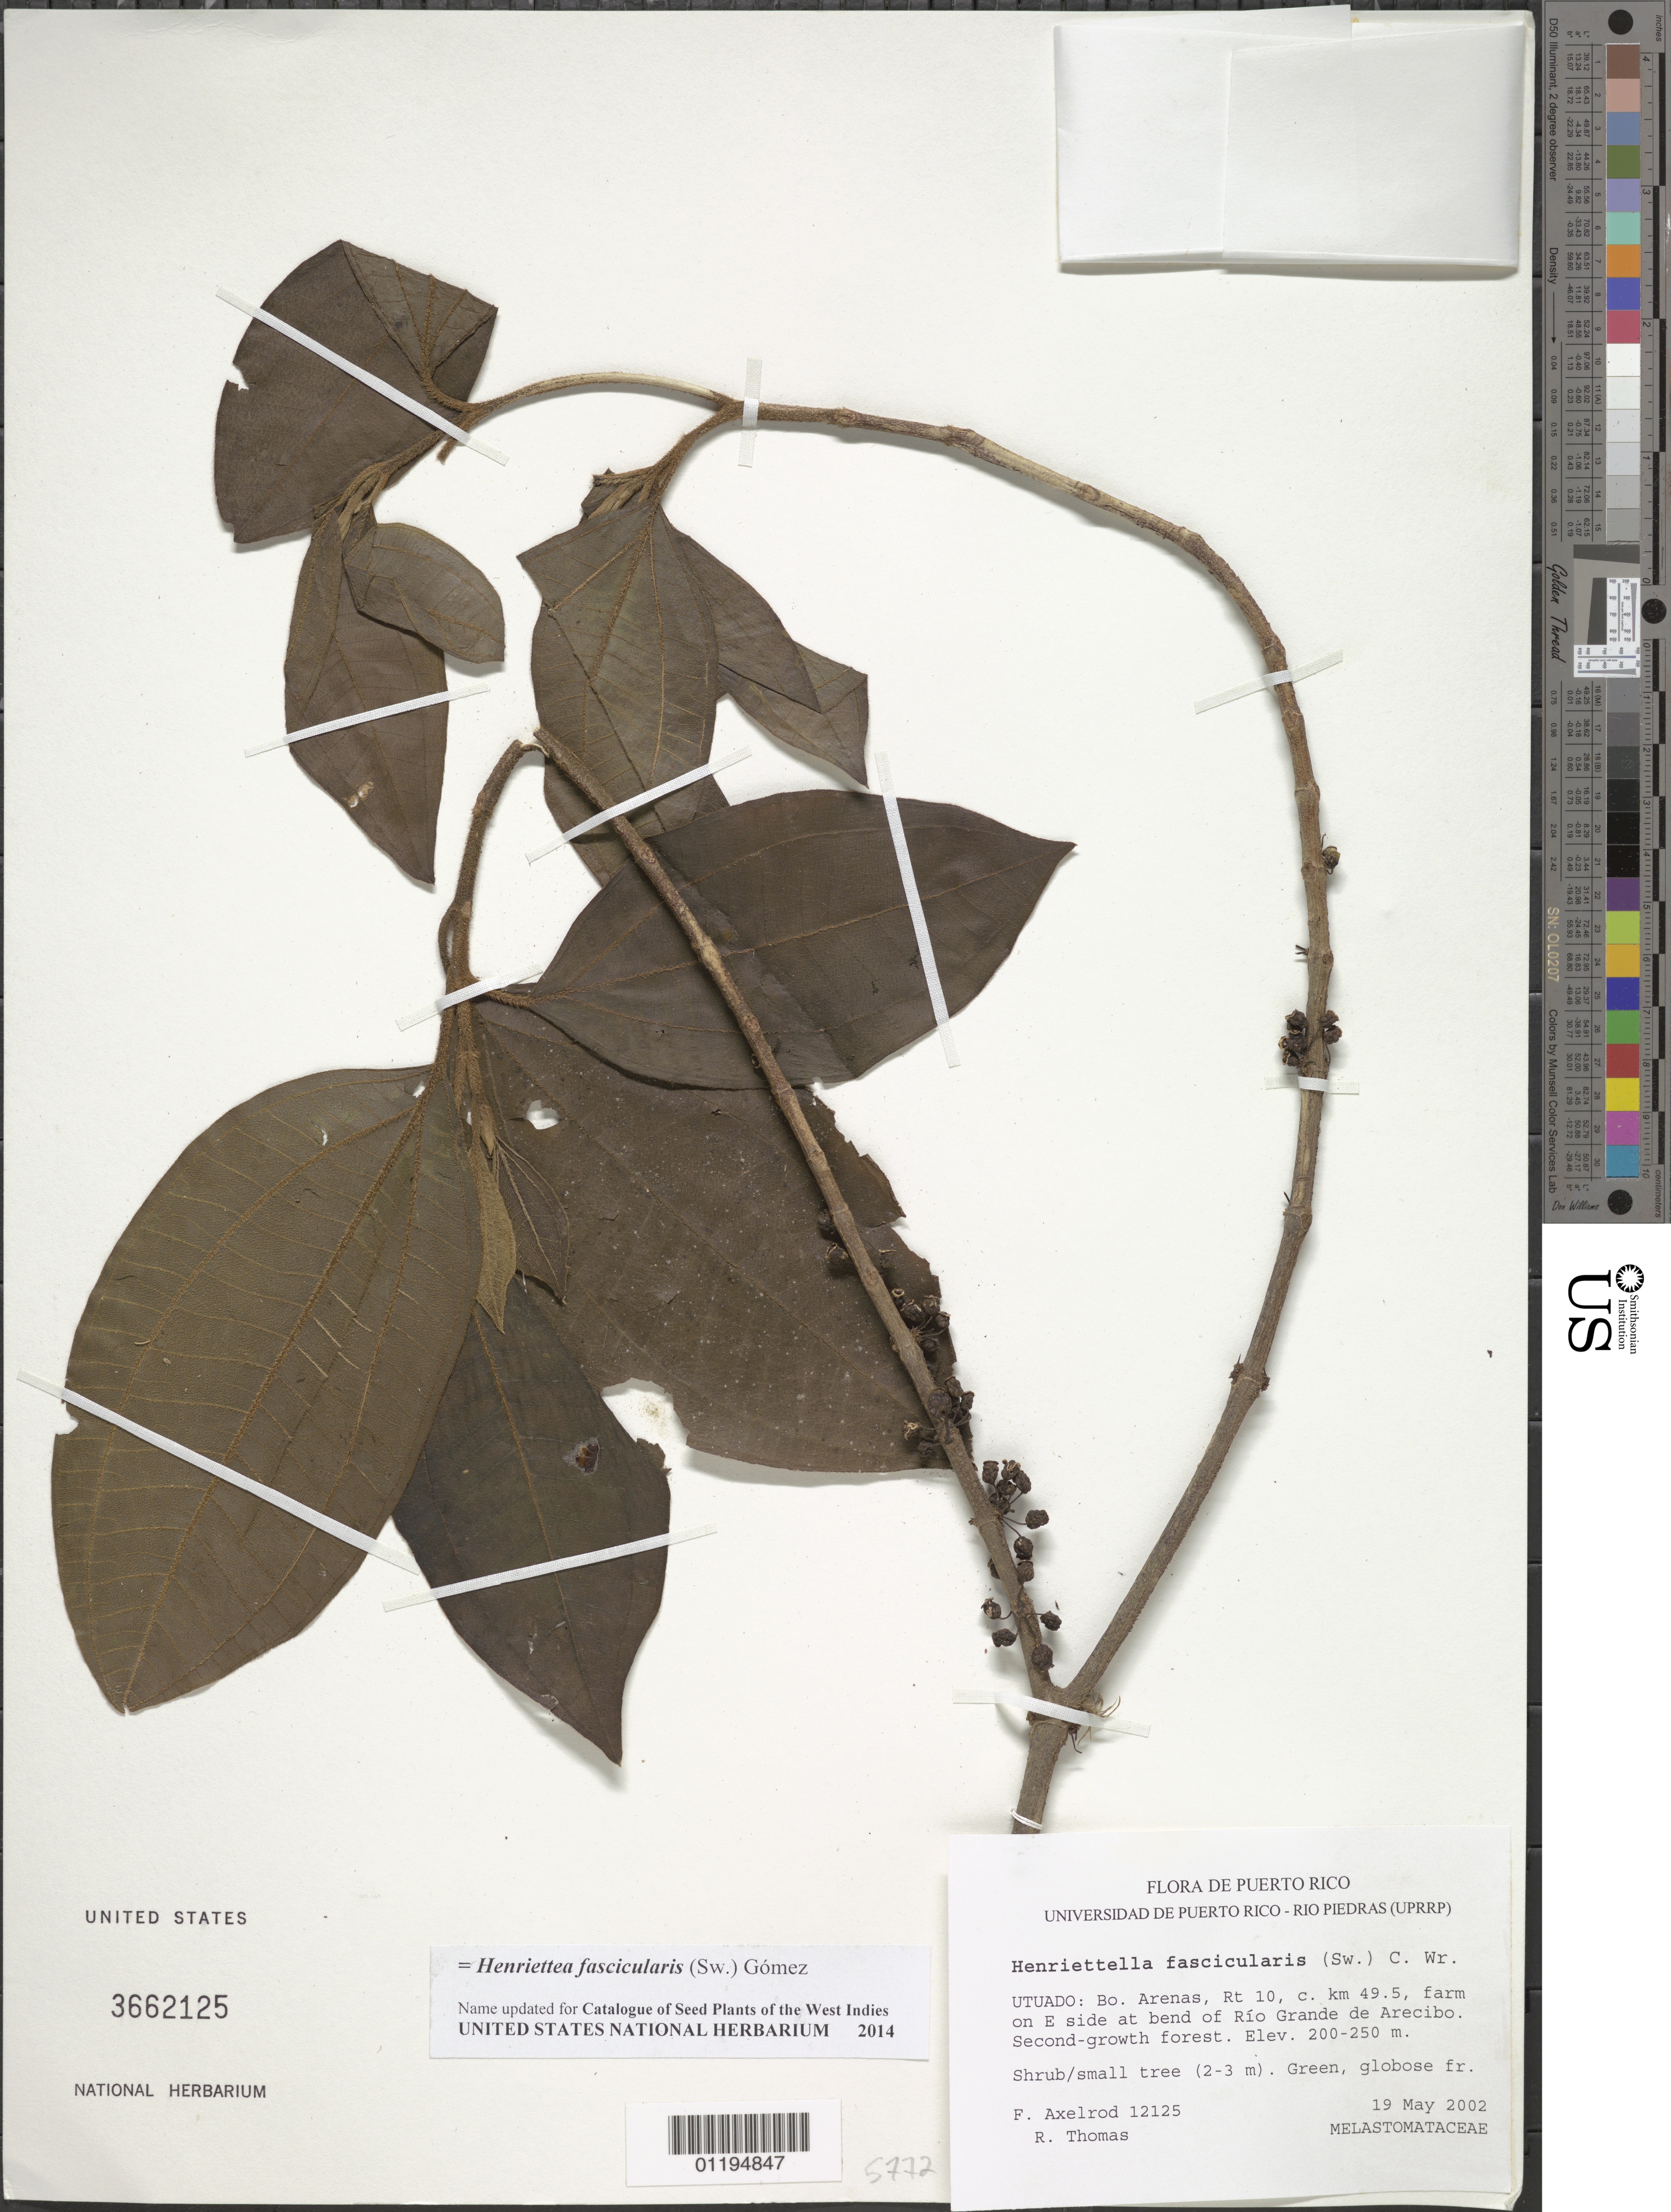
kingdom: Plantae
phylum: Tracheophyta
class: Magnoliopsida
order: Myrtales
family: Melastomataceae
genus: Henriettea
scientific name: Henriettea fascicularis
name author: (Sw.) M. Gómez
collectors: F. S. Axelrod & R. Thomas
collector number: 12125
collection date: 2002-05-19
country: Puerto Rico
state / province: Utuado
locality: Rt 10 about 49.5 km, farm on E side at the bend of Rio Grande de Arecibo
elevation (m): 200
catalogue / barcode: US 3662125